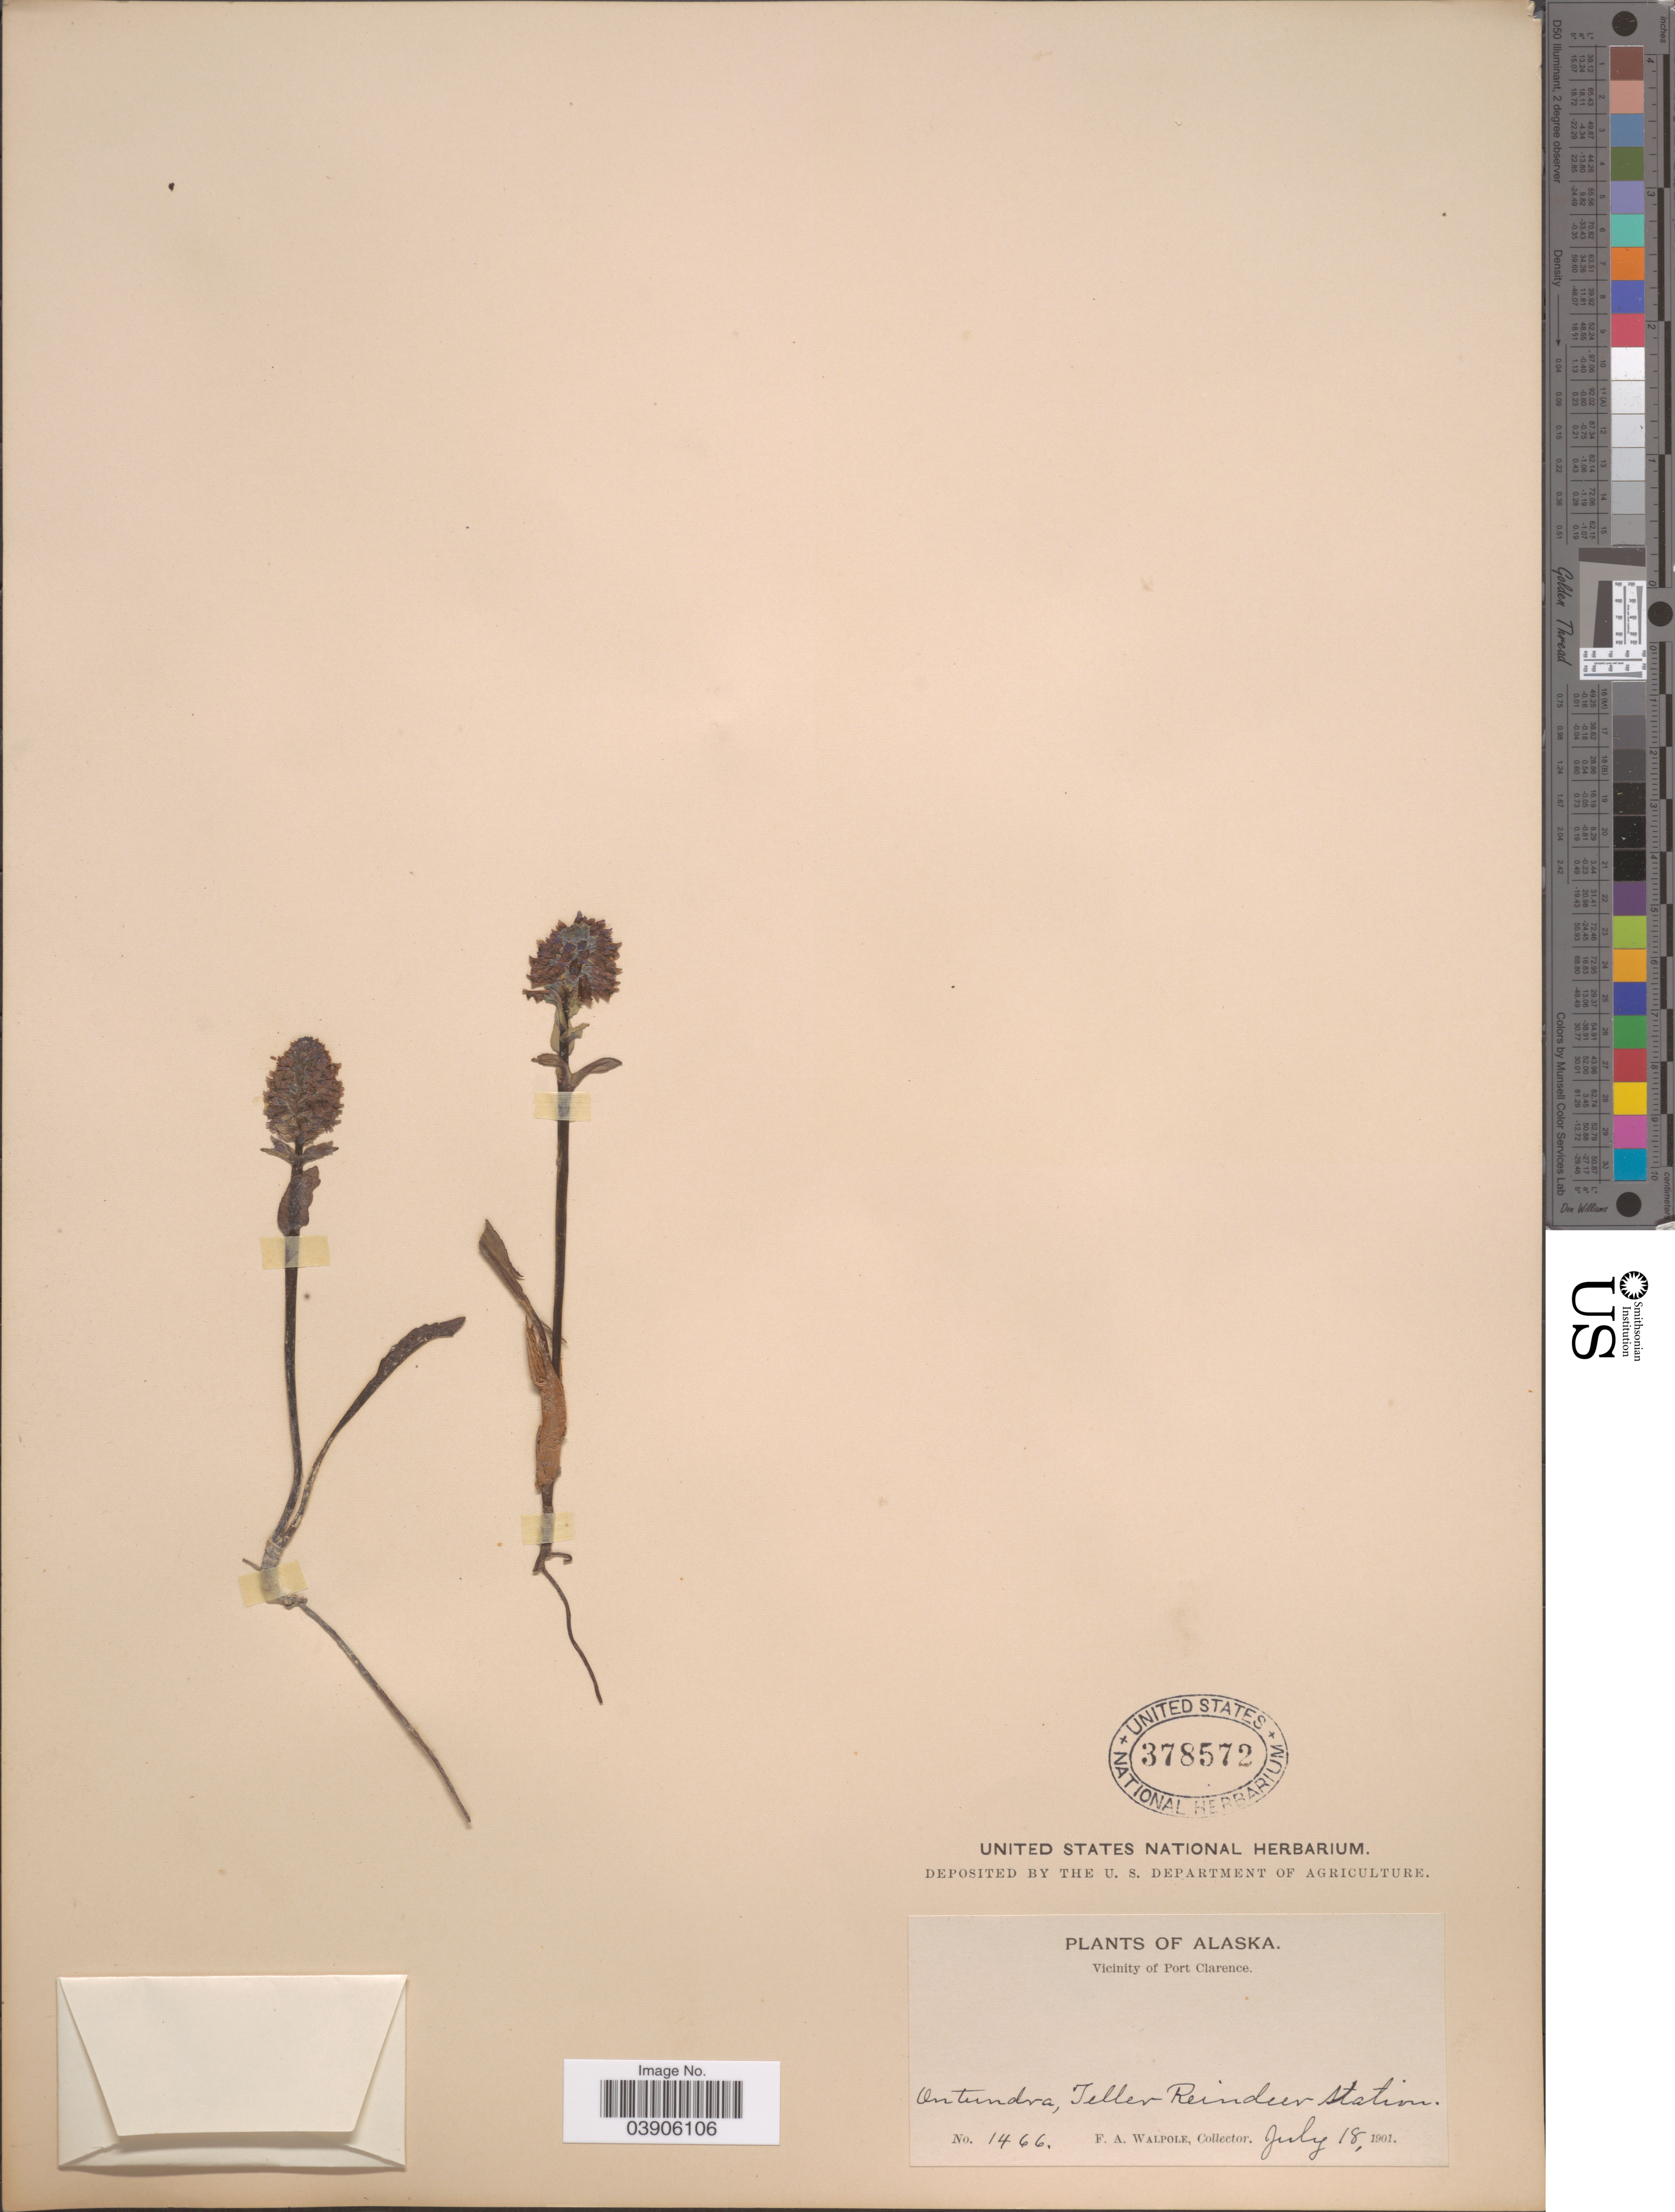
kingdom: Plantae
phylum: Tracheophyta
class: Magnoliopsida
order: Lamiales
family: Plantaginaceae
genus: Lagotis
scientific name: Lagotis glauca var. stelleri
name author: Trautv.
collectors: F. Walpole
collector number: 1466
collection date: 1901-07-18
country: United States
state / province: Alaska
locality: Vicinity of Port Clarence. On tundra, Teller Reindeer Station.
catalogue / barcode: US 378572